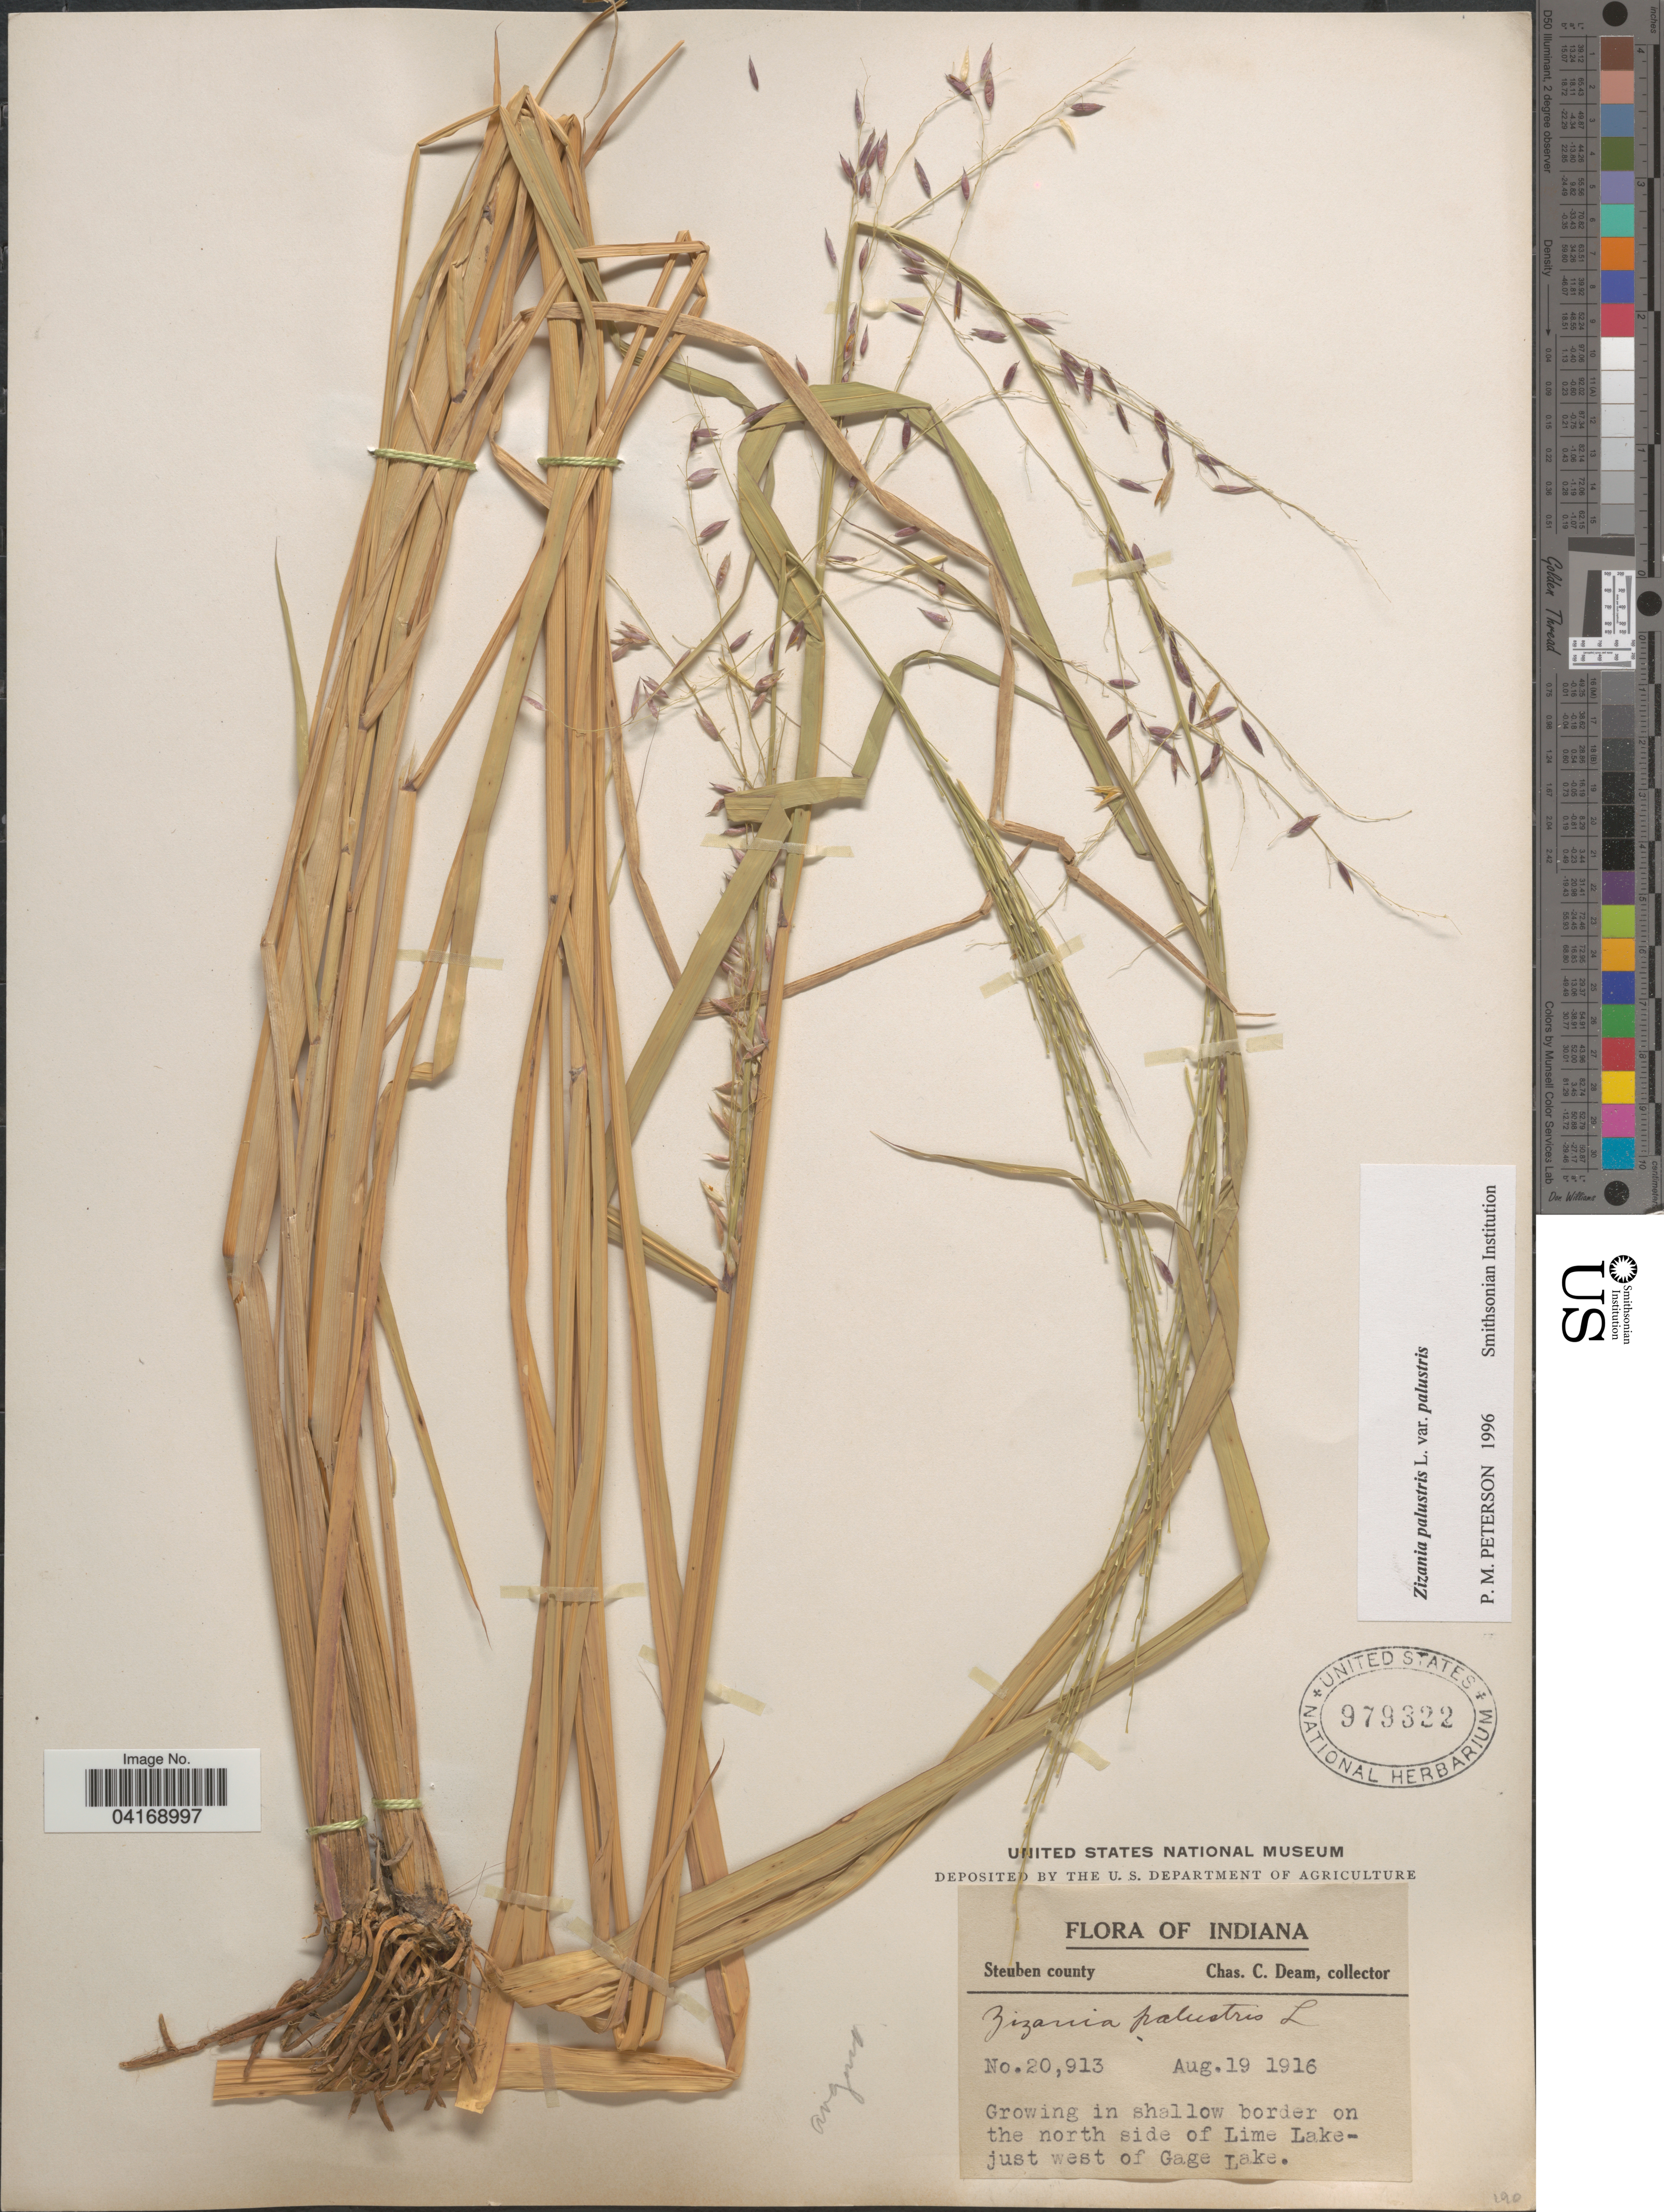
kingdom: Plantae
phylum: Tracheophyta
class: Liliopsida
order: Poales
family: Poaceae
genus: Zizania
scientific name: Zizania palustris var. palustris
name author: L.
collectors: C. C. Deam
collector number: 20913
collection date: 1916-08-19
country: United States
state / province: Indiana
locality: Steuben county. Growing in shallow border on the north side of Lime Lake - just west of Gage Lake.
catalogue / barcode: US 979322